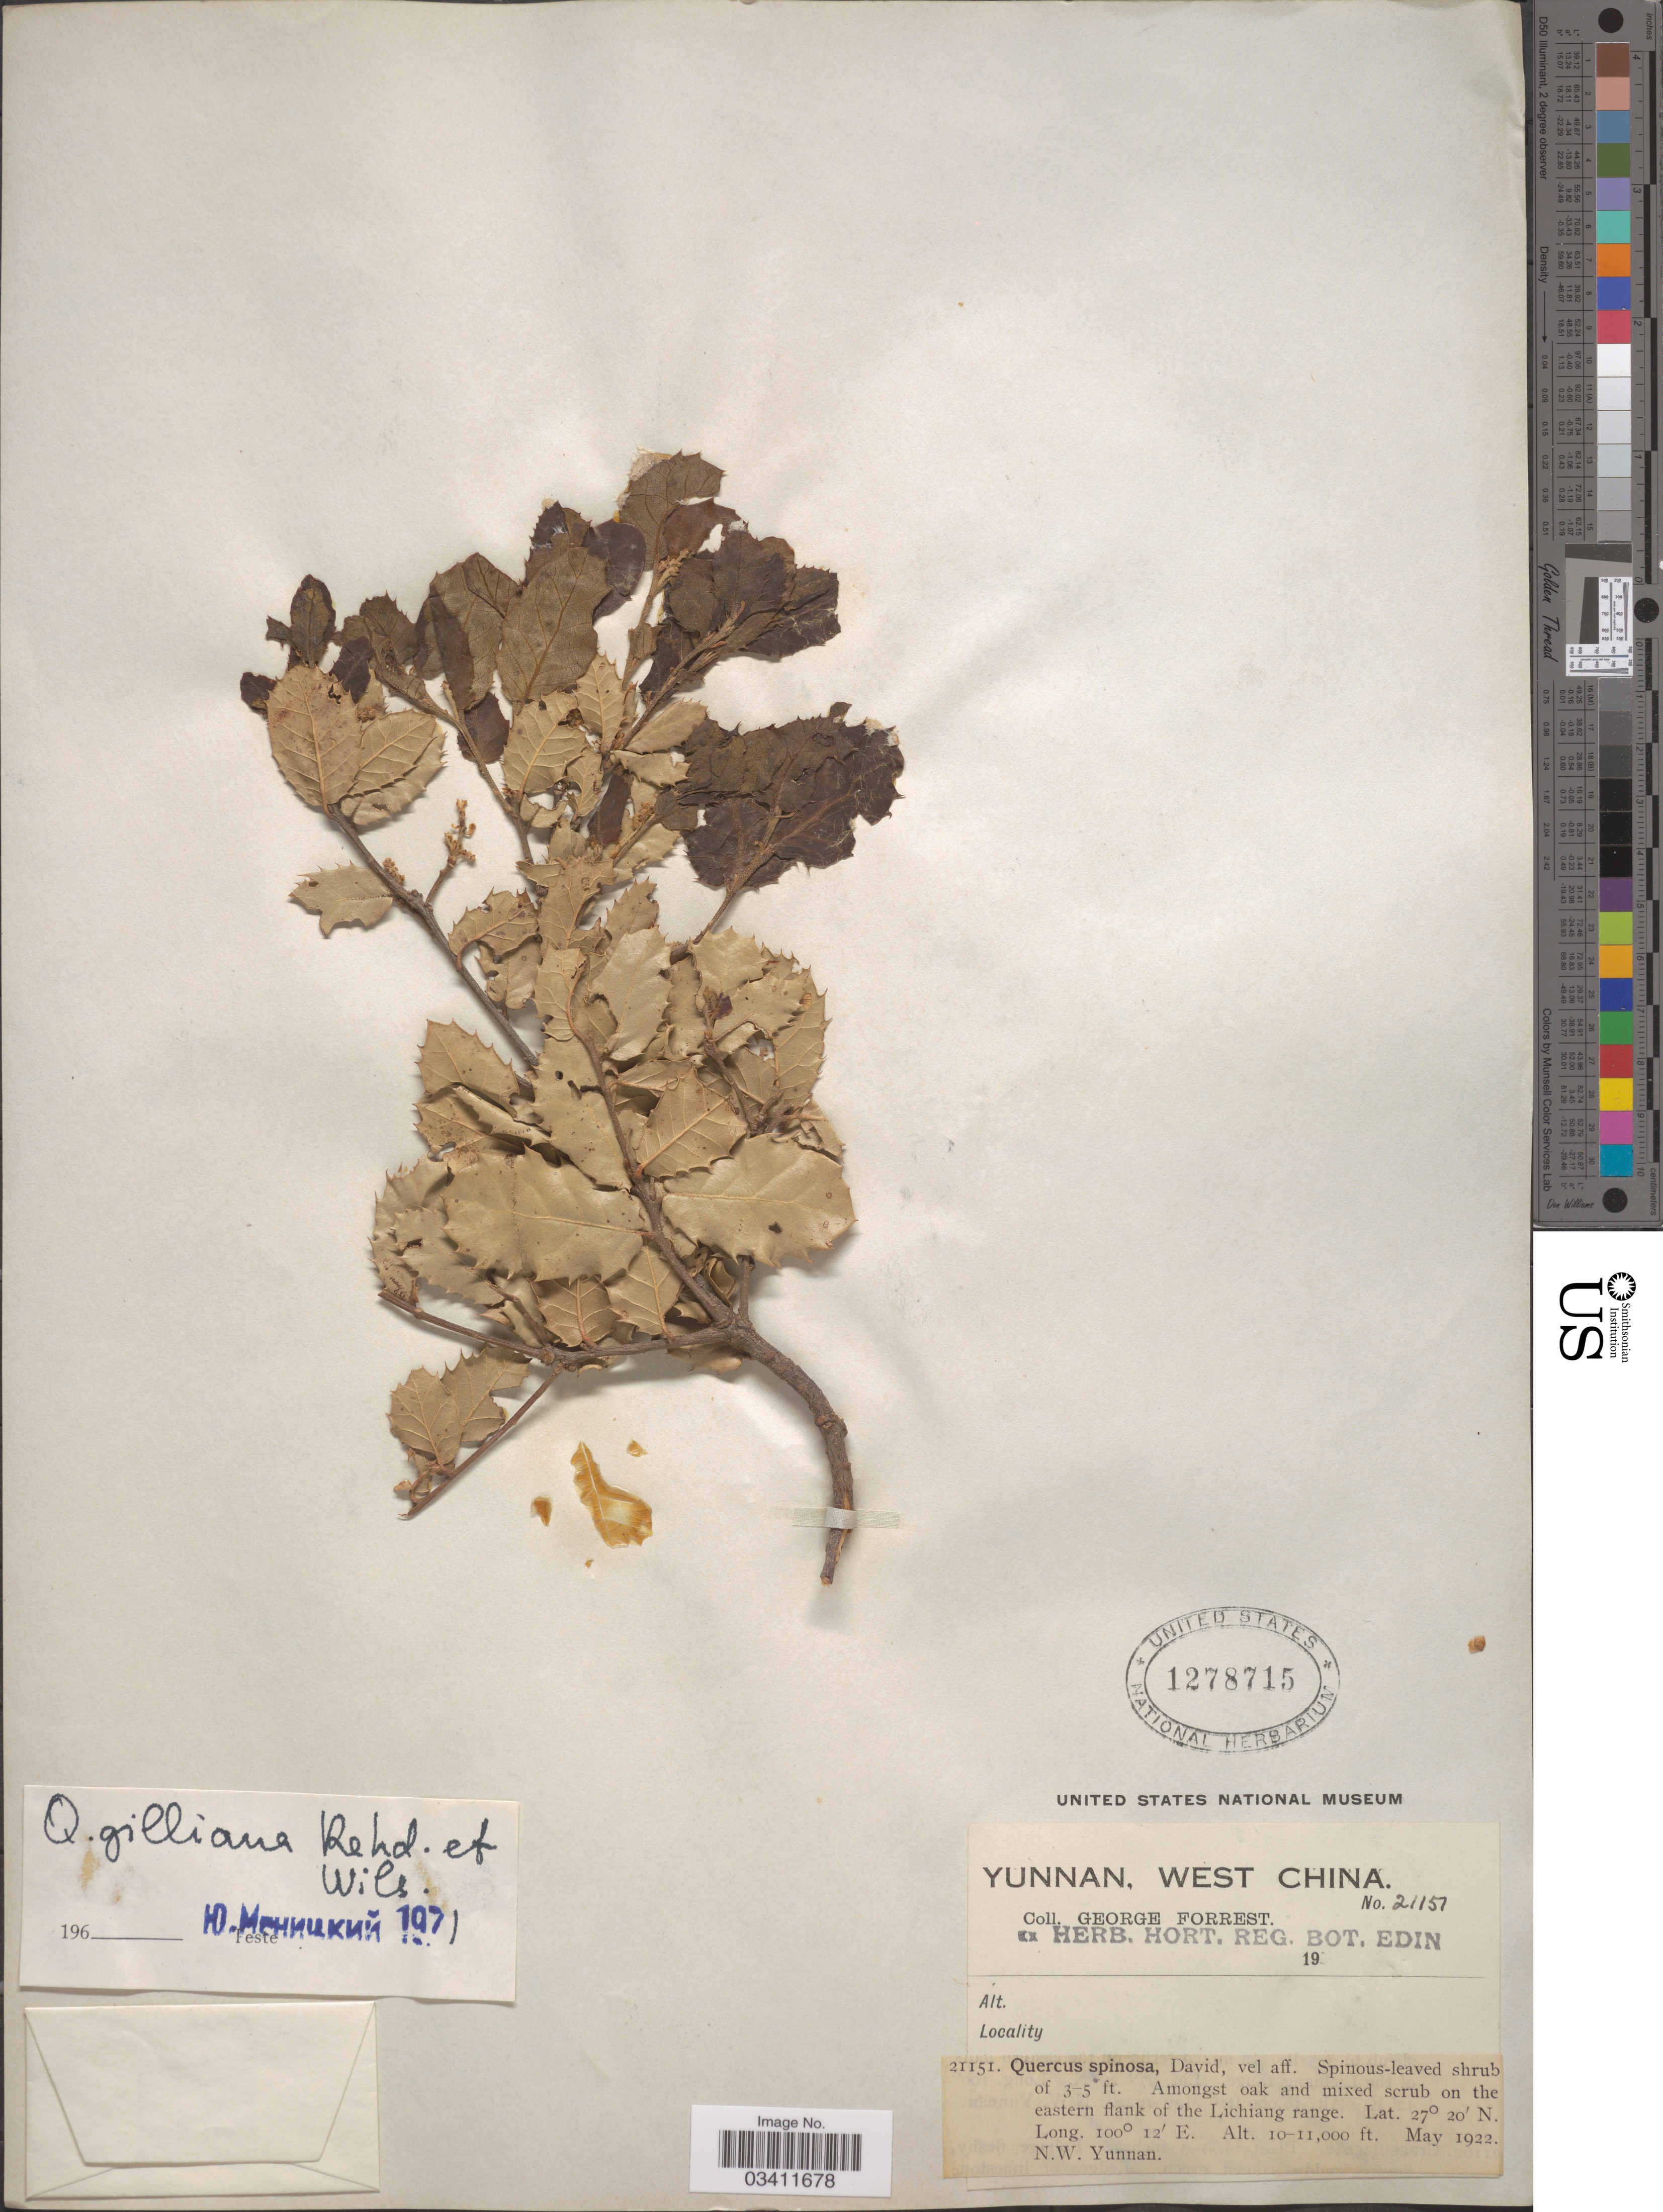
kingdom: Plantae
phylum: Tracheophyta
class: Magnoliopsida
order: Fagales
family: Fagaceae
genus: Quercus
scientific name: Quercus gilliana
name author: Rehder & E.H. Wilson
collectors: G. Forrest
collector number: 21151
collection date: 1922-05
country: China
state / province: Yunnan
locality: West China. On the eastern flank of the Lichiang range. N.W. Yunnan.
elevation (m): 3048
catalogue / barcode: US 1278715